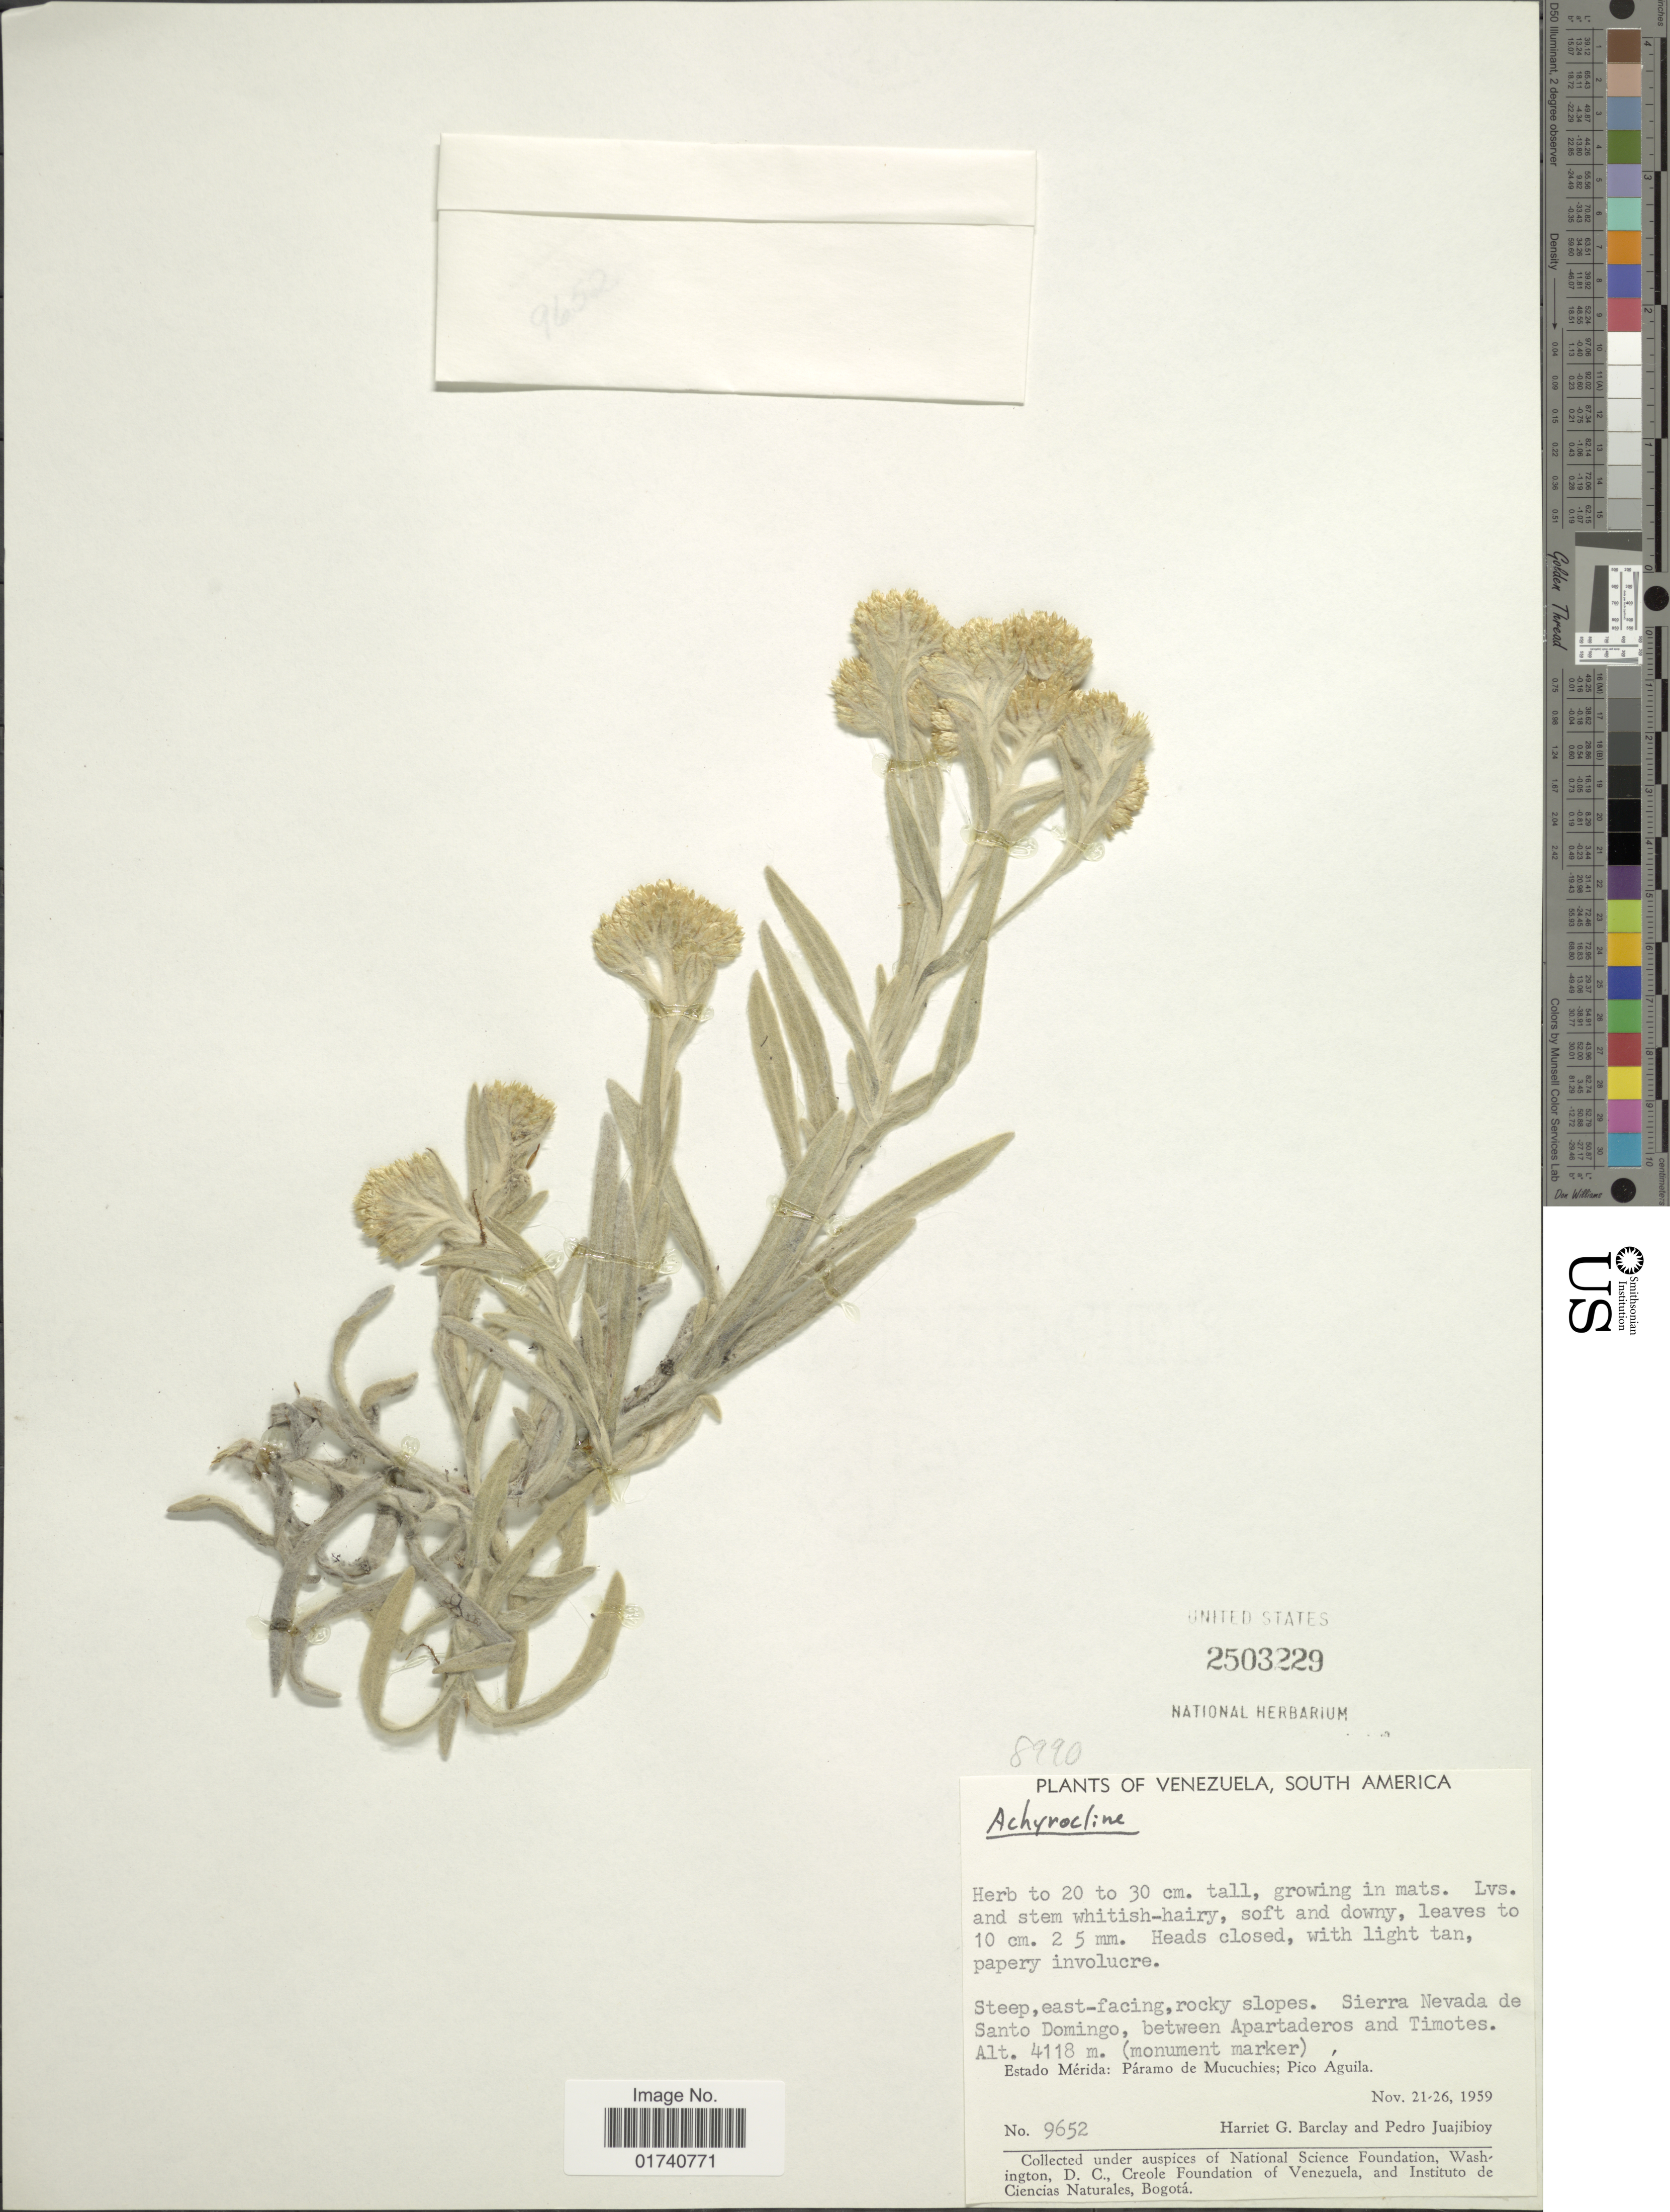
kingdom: Plantae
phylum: Tracheophyta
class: Magnoliopsida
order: Asterales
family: Asteraceae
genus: Pseudognaphalium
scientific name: Pseudognaphalium moritizianum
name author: (Klatt) V.M. Badillo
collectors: H. G. Barclay & P. Juajibioy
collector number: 9652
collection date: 1959-11-21/1959-11-26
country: Venezuela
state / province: Mérida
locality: Steep, east-facing, rocky slopes. Sierra Nevada de Santo Domingo, between Apartaderos and Timotes. Estado Merida: Paramo de Mucuchies; Pico Aguila.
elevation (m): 4118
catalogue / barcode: US 2503229